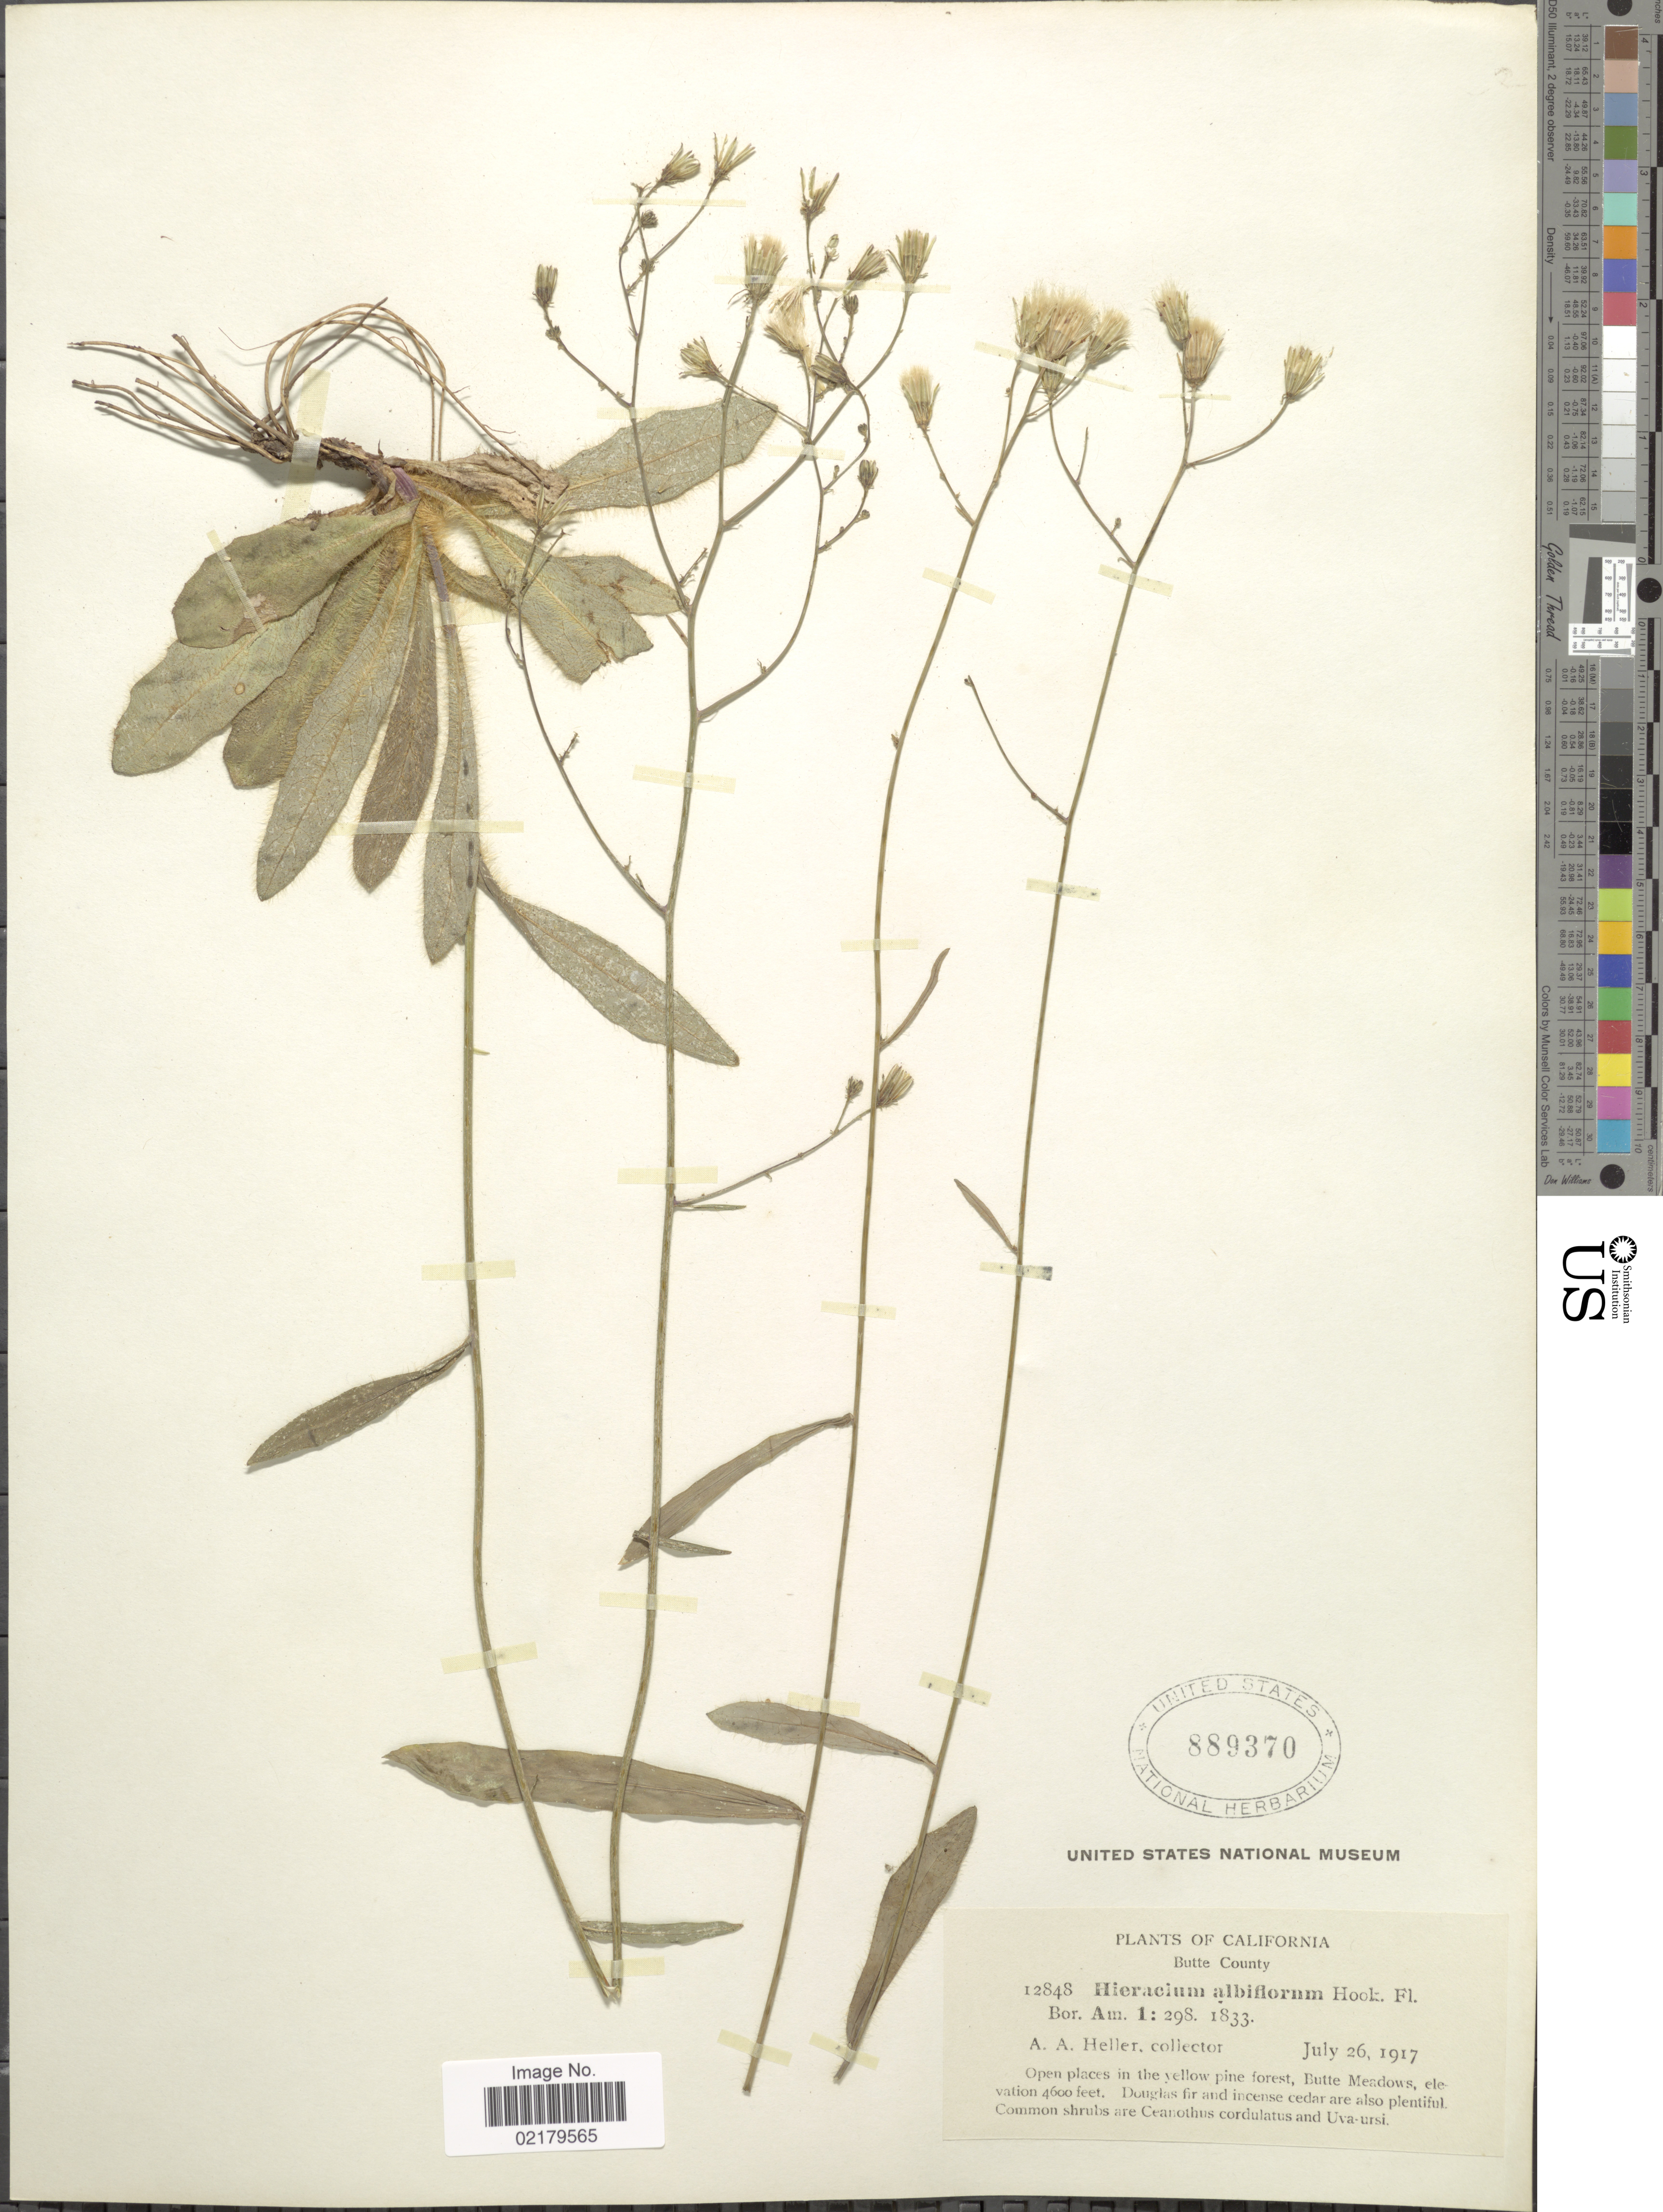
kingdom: Plantae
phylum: Tracheophyta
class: Magnoliopsida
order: Asterales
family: Asteraceae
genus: Hieracium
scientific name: Hieracium albiflorum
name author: Hook.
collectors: A. A. Heller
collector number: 12848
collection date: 1917-07-26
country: United States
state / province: California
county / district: Butte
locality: Butte County, Open places in the yellow pine forest, Butte Meadows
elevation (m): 1402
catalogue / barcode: US 889370